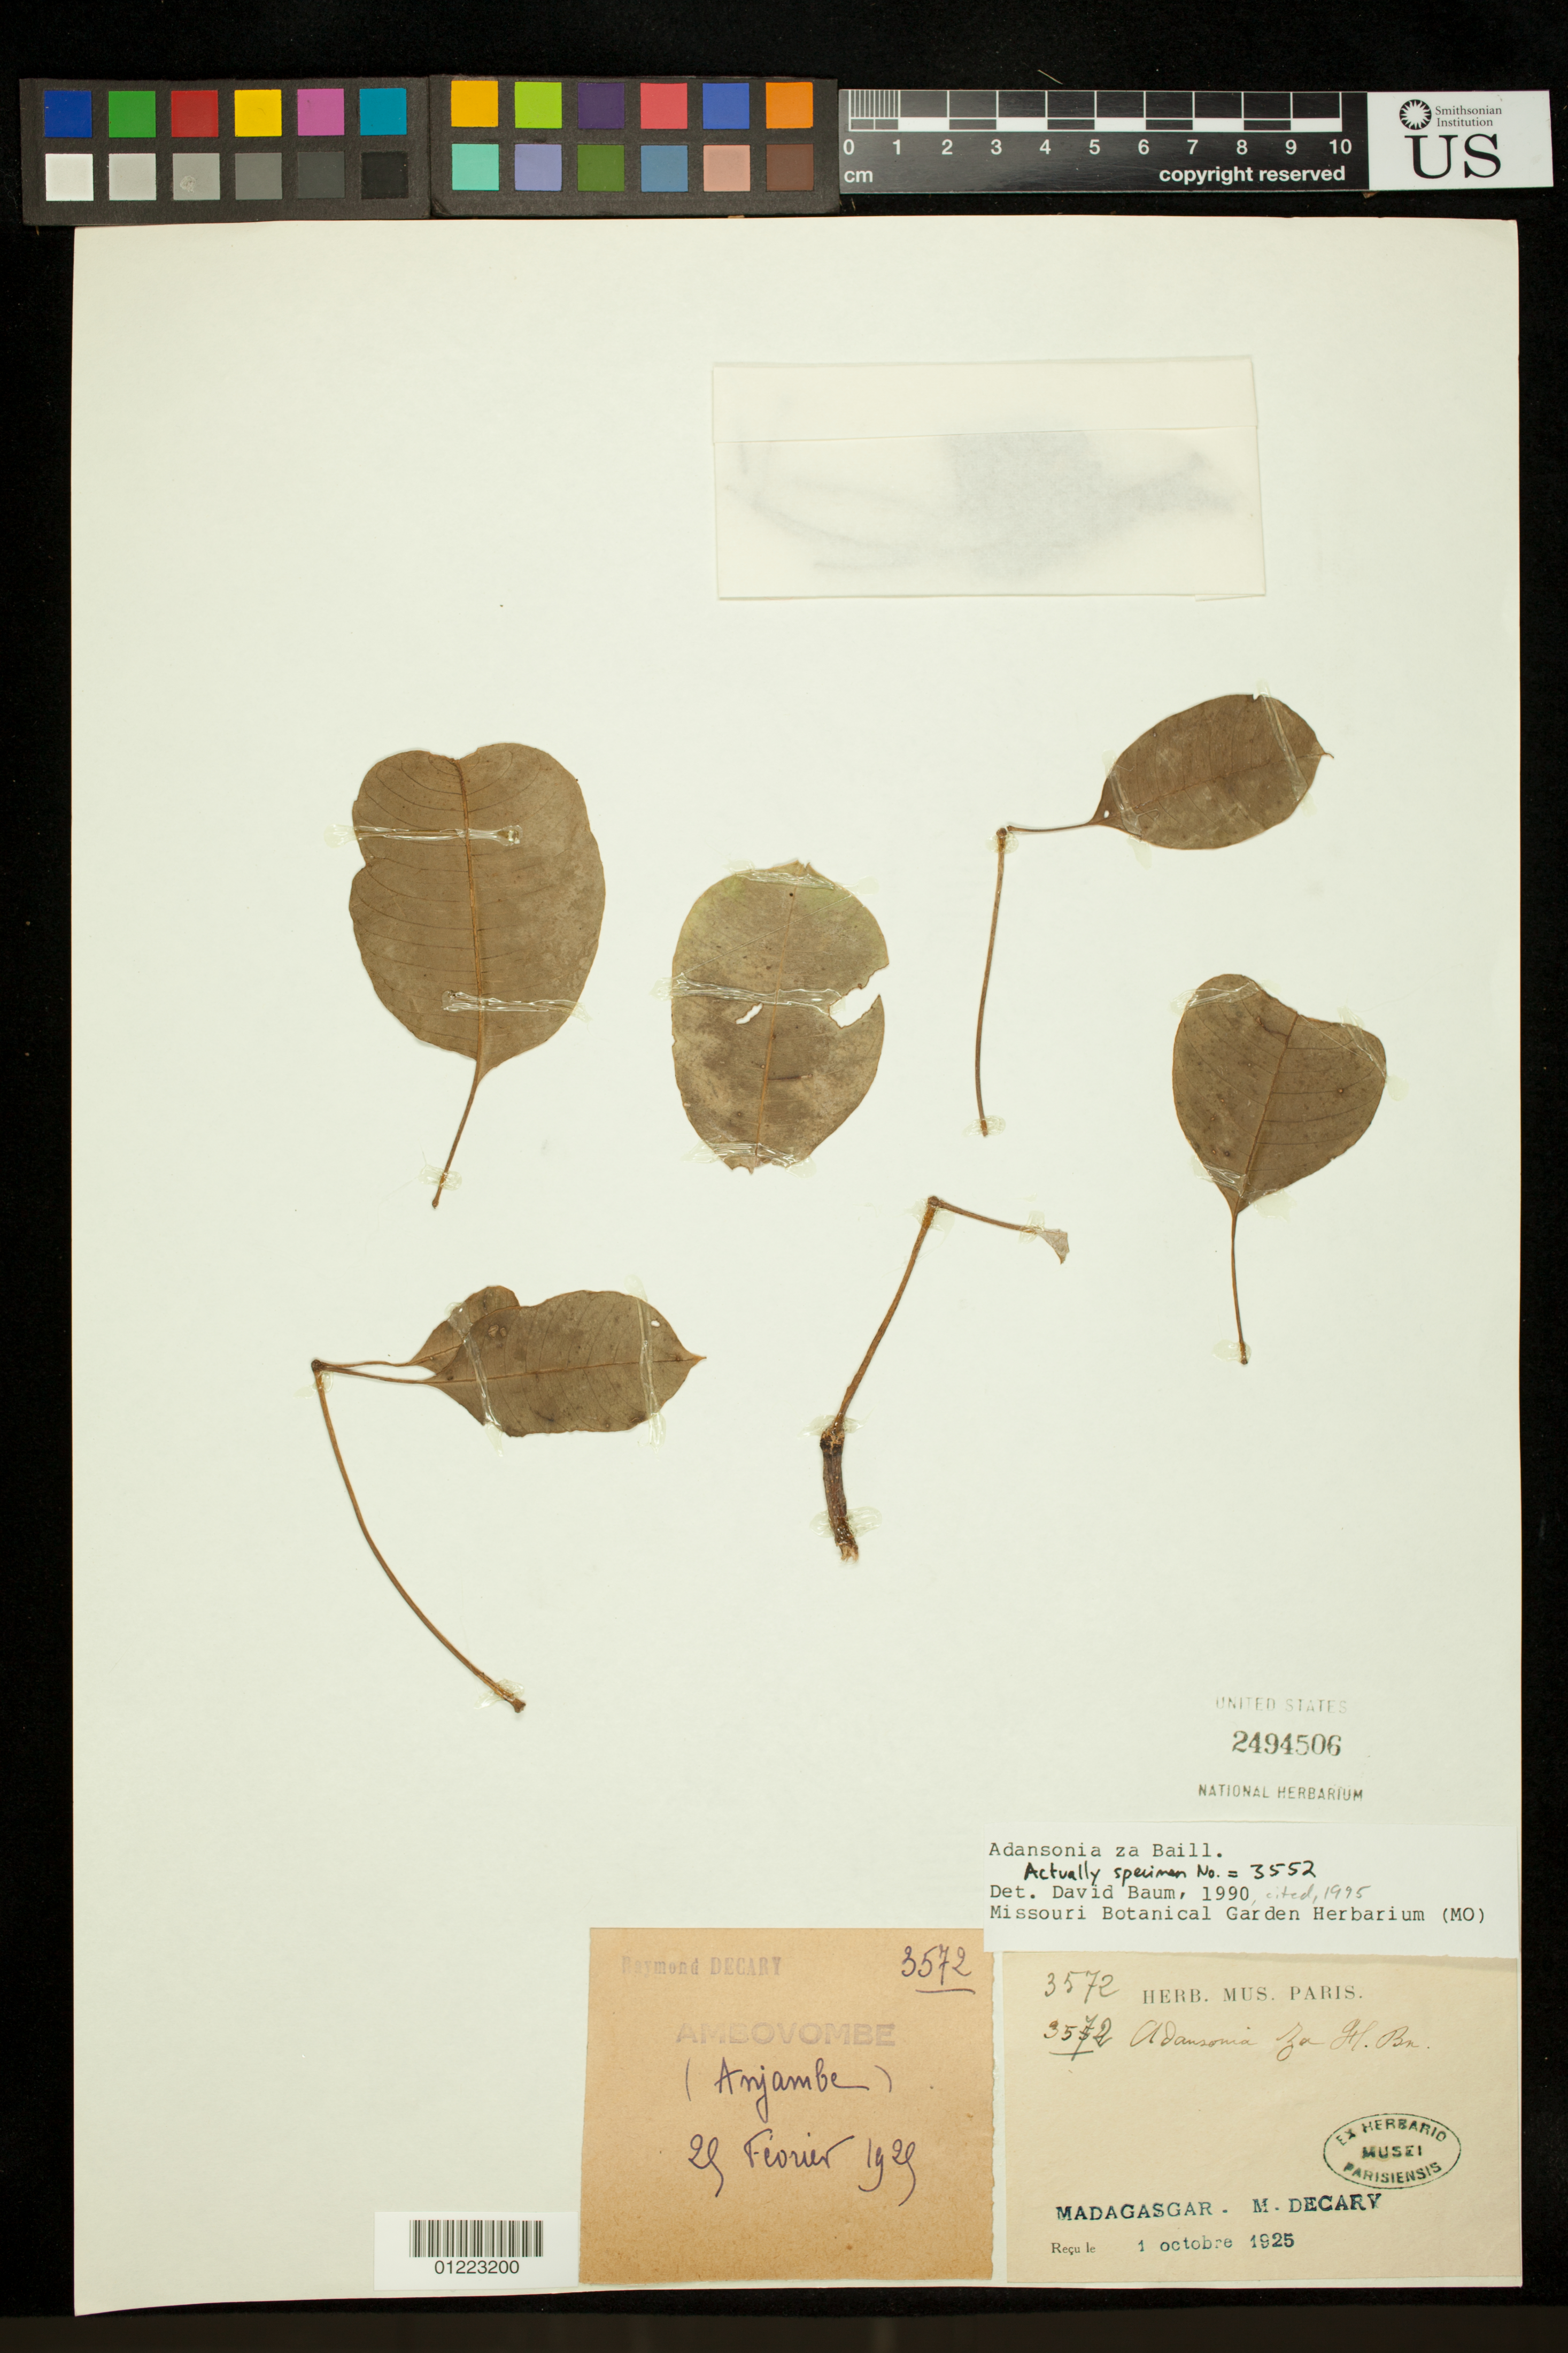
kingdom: Plantae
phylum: Tracheophyta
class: Magnoliopsida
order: Malvales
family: Malvaceae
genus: Adansonia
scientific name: Adansonia sp.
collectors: R. Decary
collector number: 3572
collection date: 1925-10-01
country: Madagascar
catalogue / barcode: US 2494506